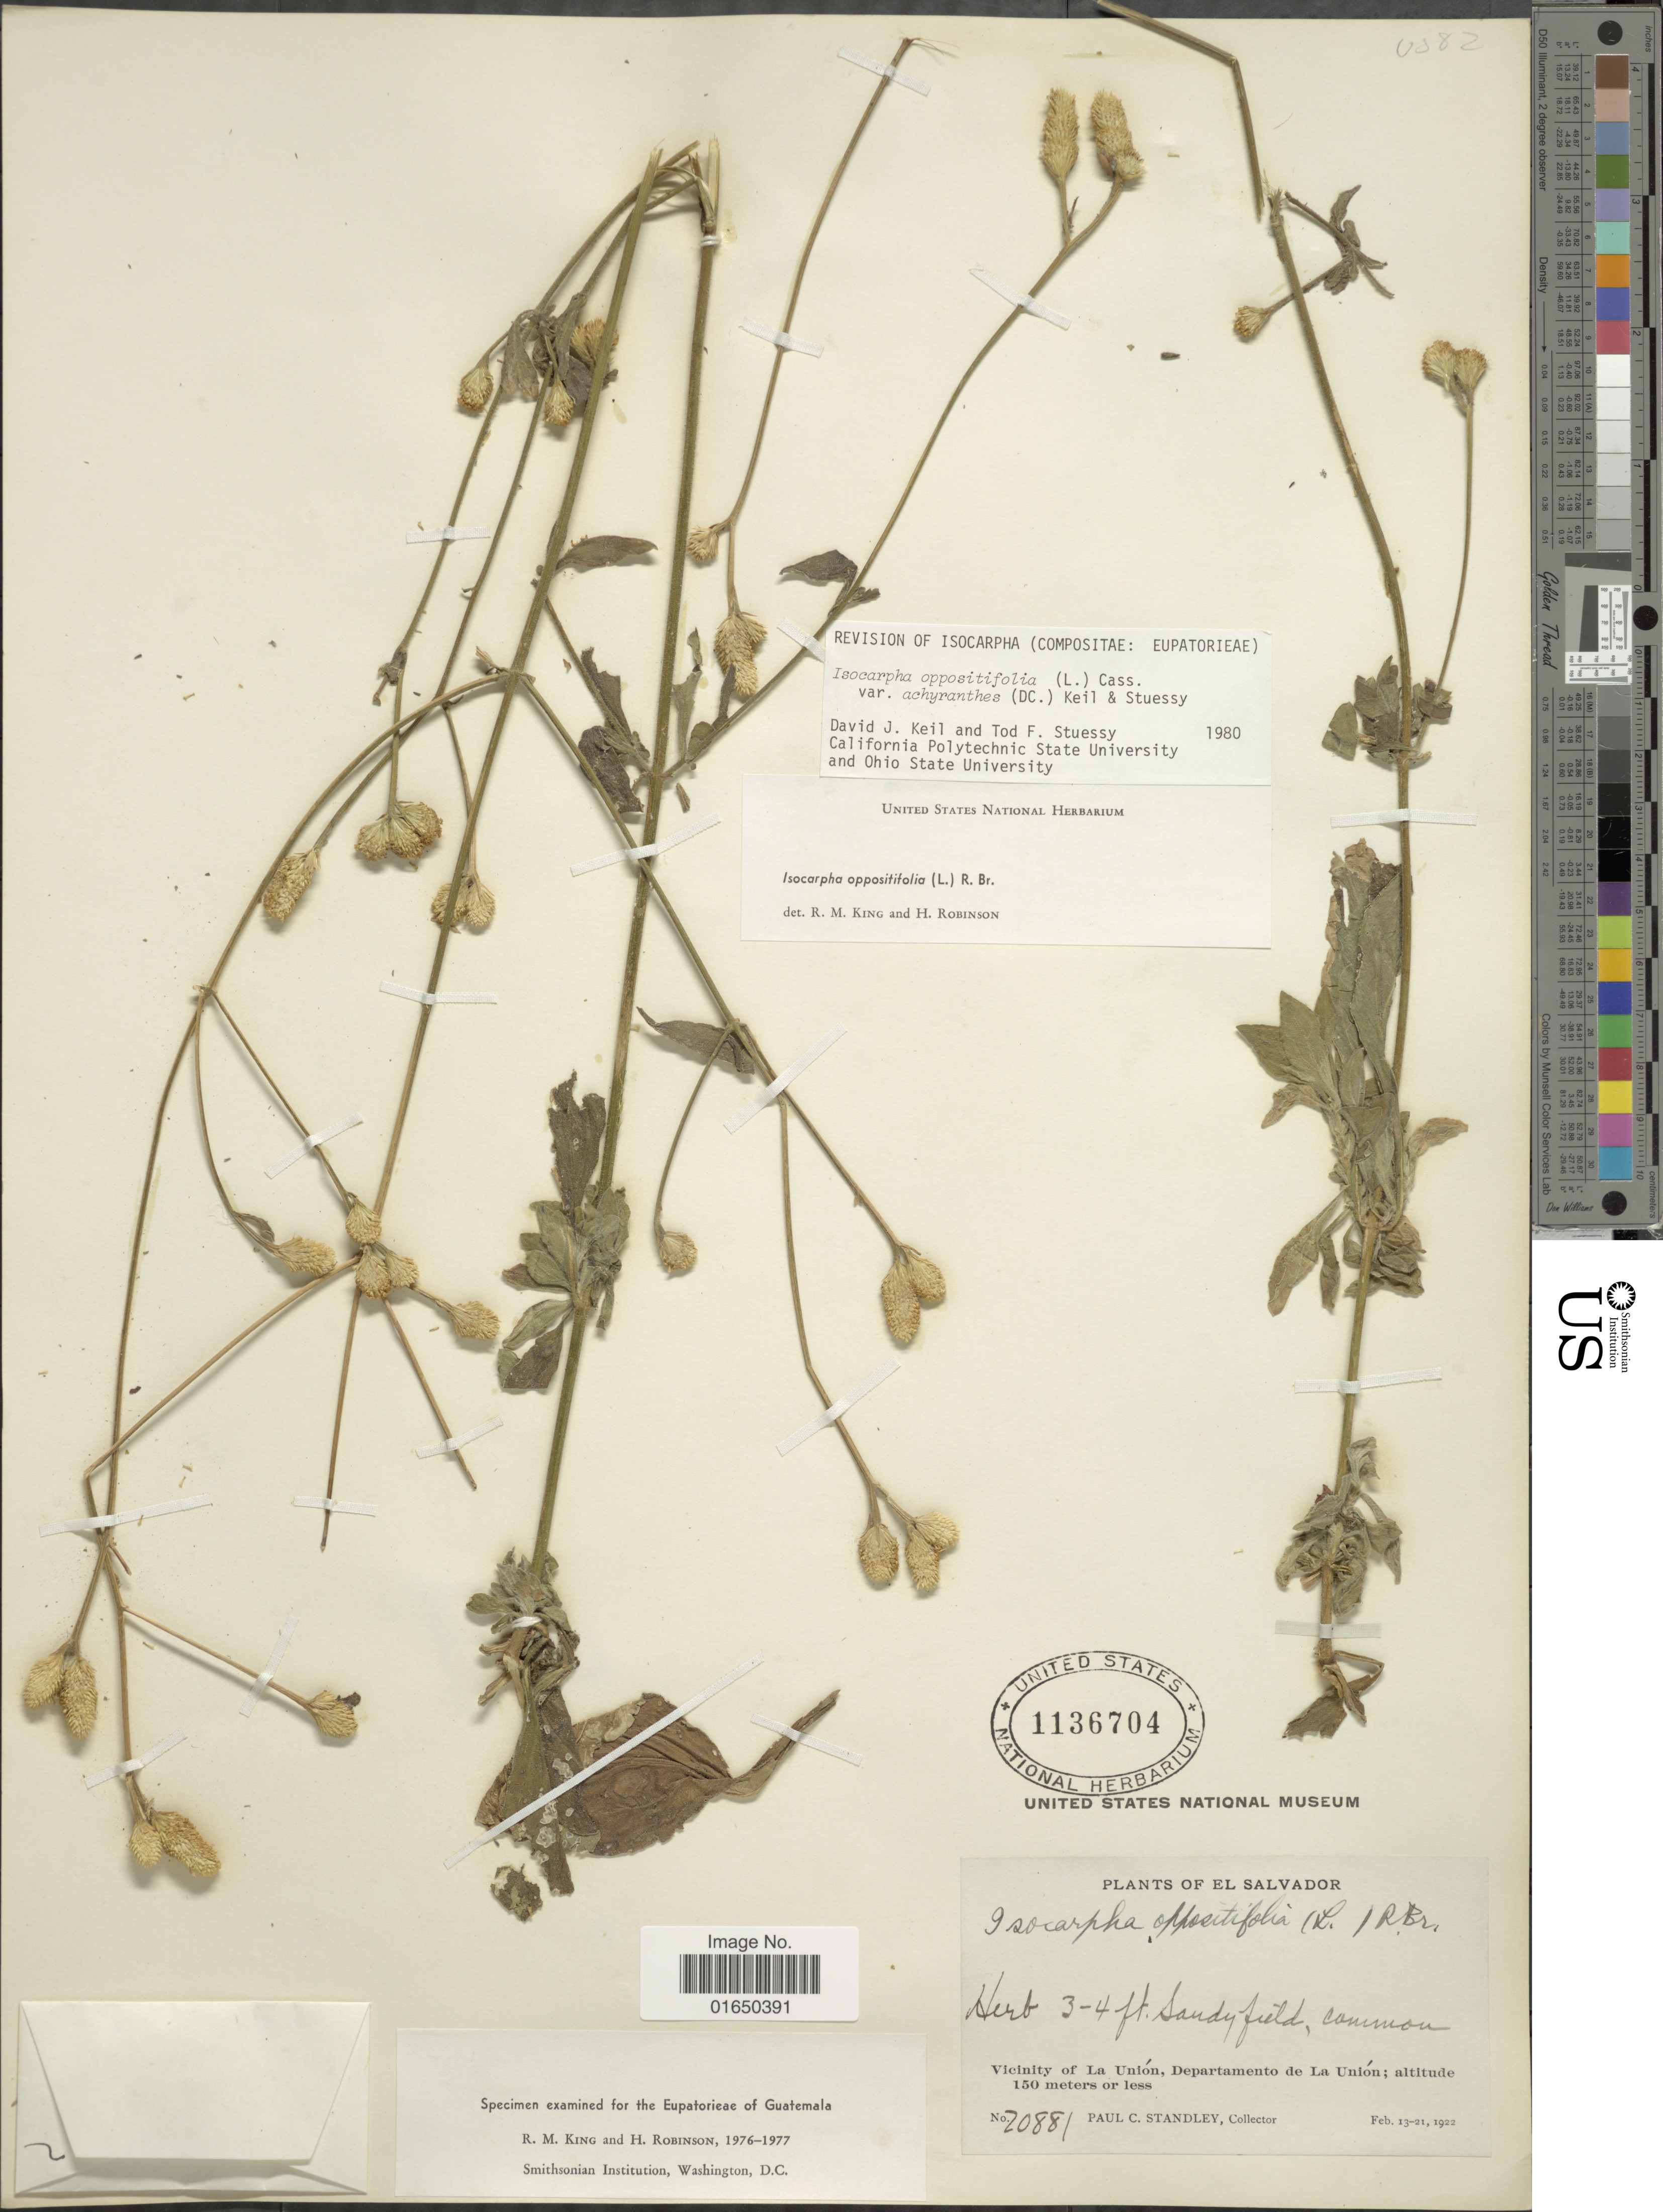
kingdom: Plantae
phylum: Tracheophyta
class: Magnoliopsida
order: Asterales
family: Asteraceae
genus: Isocarpha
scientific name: Isocarpha oppositifolia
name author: (L.) Cass.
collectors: P. C. Standley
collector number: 20881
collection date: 1922-02-13/1922-02-21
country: El Salvador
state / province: La Union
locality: Vicinity of La Union, Departamento de La Union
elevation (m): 150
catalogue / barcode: US 1136704